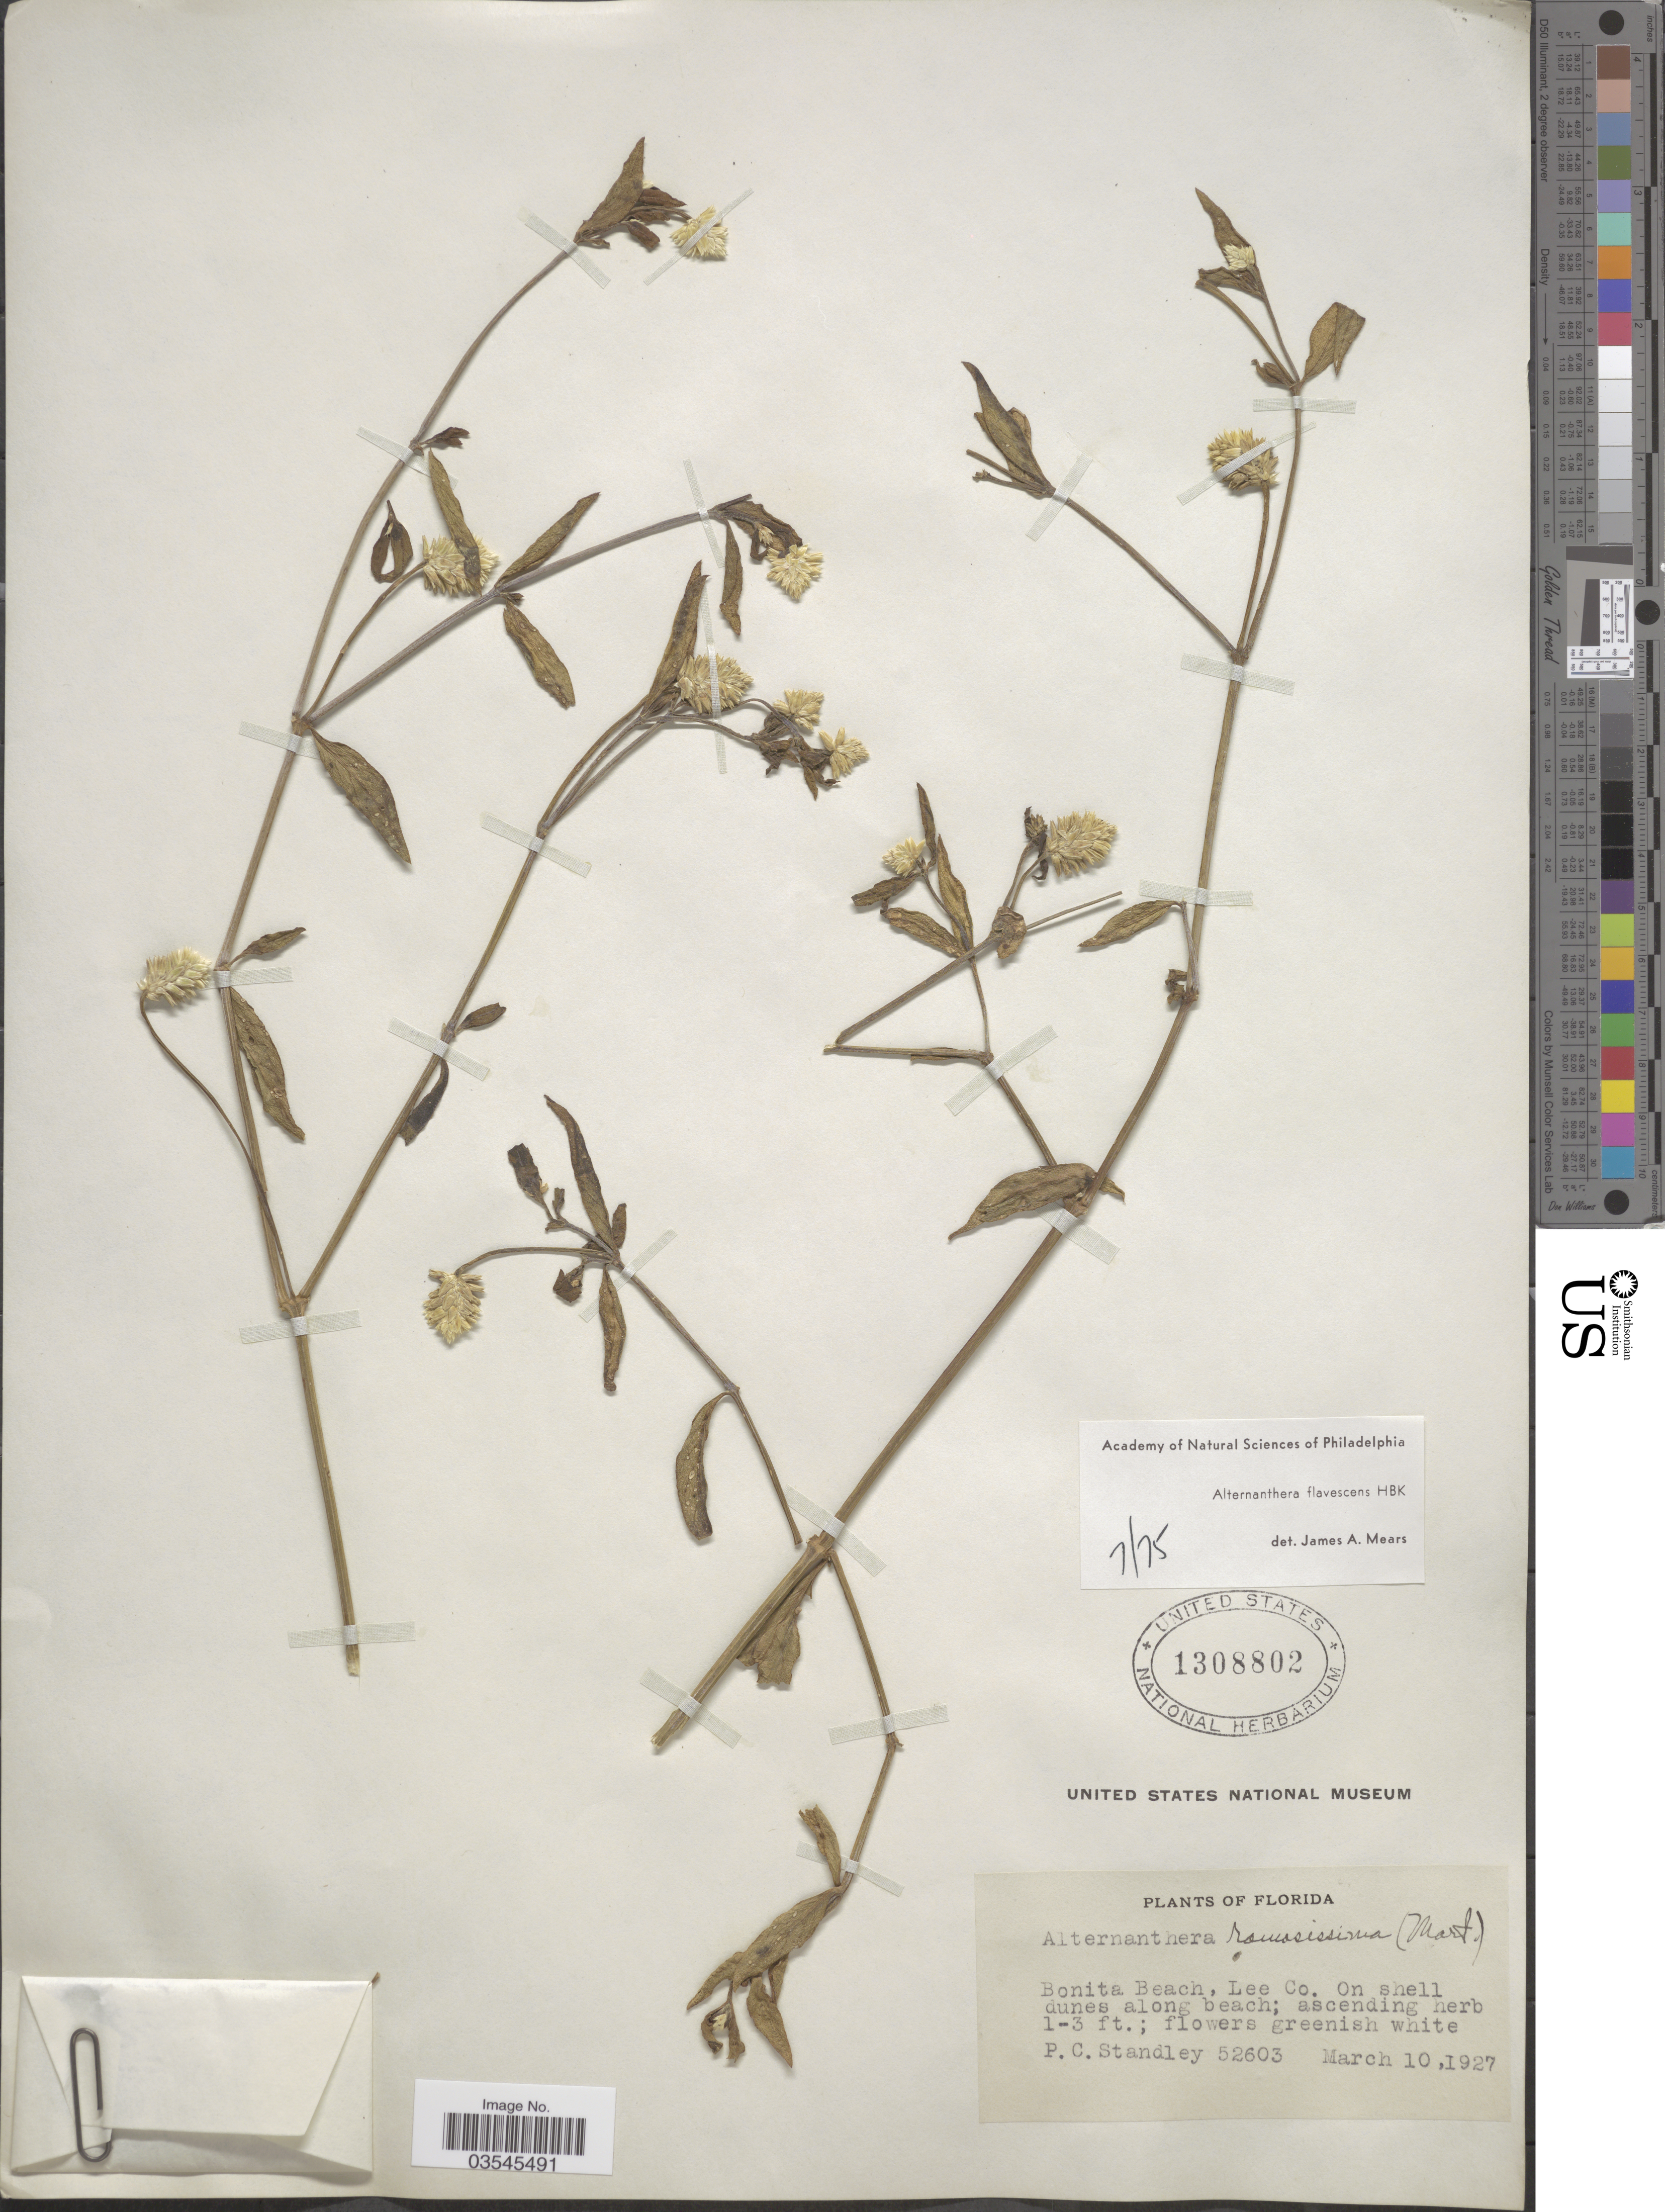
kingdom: Plantae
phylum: Tracheophyta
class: Magnoliopsida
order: Caryophyllales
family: Amaranthaceae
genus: Alternanthera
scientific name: Alternanthera flavescens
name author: Kunth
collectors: P. C. Standley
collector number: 52603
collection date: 1927-03-10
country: United States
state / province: Florida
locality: Bonita Beach, Lee Co. On shell dunes along beach.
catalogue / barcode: US 1308802